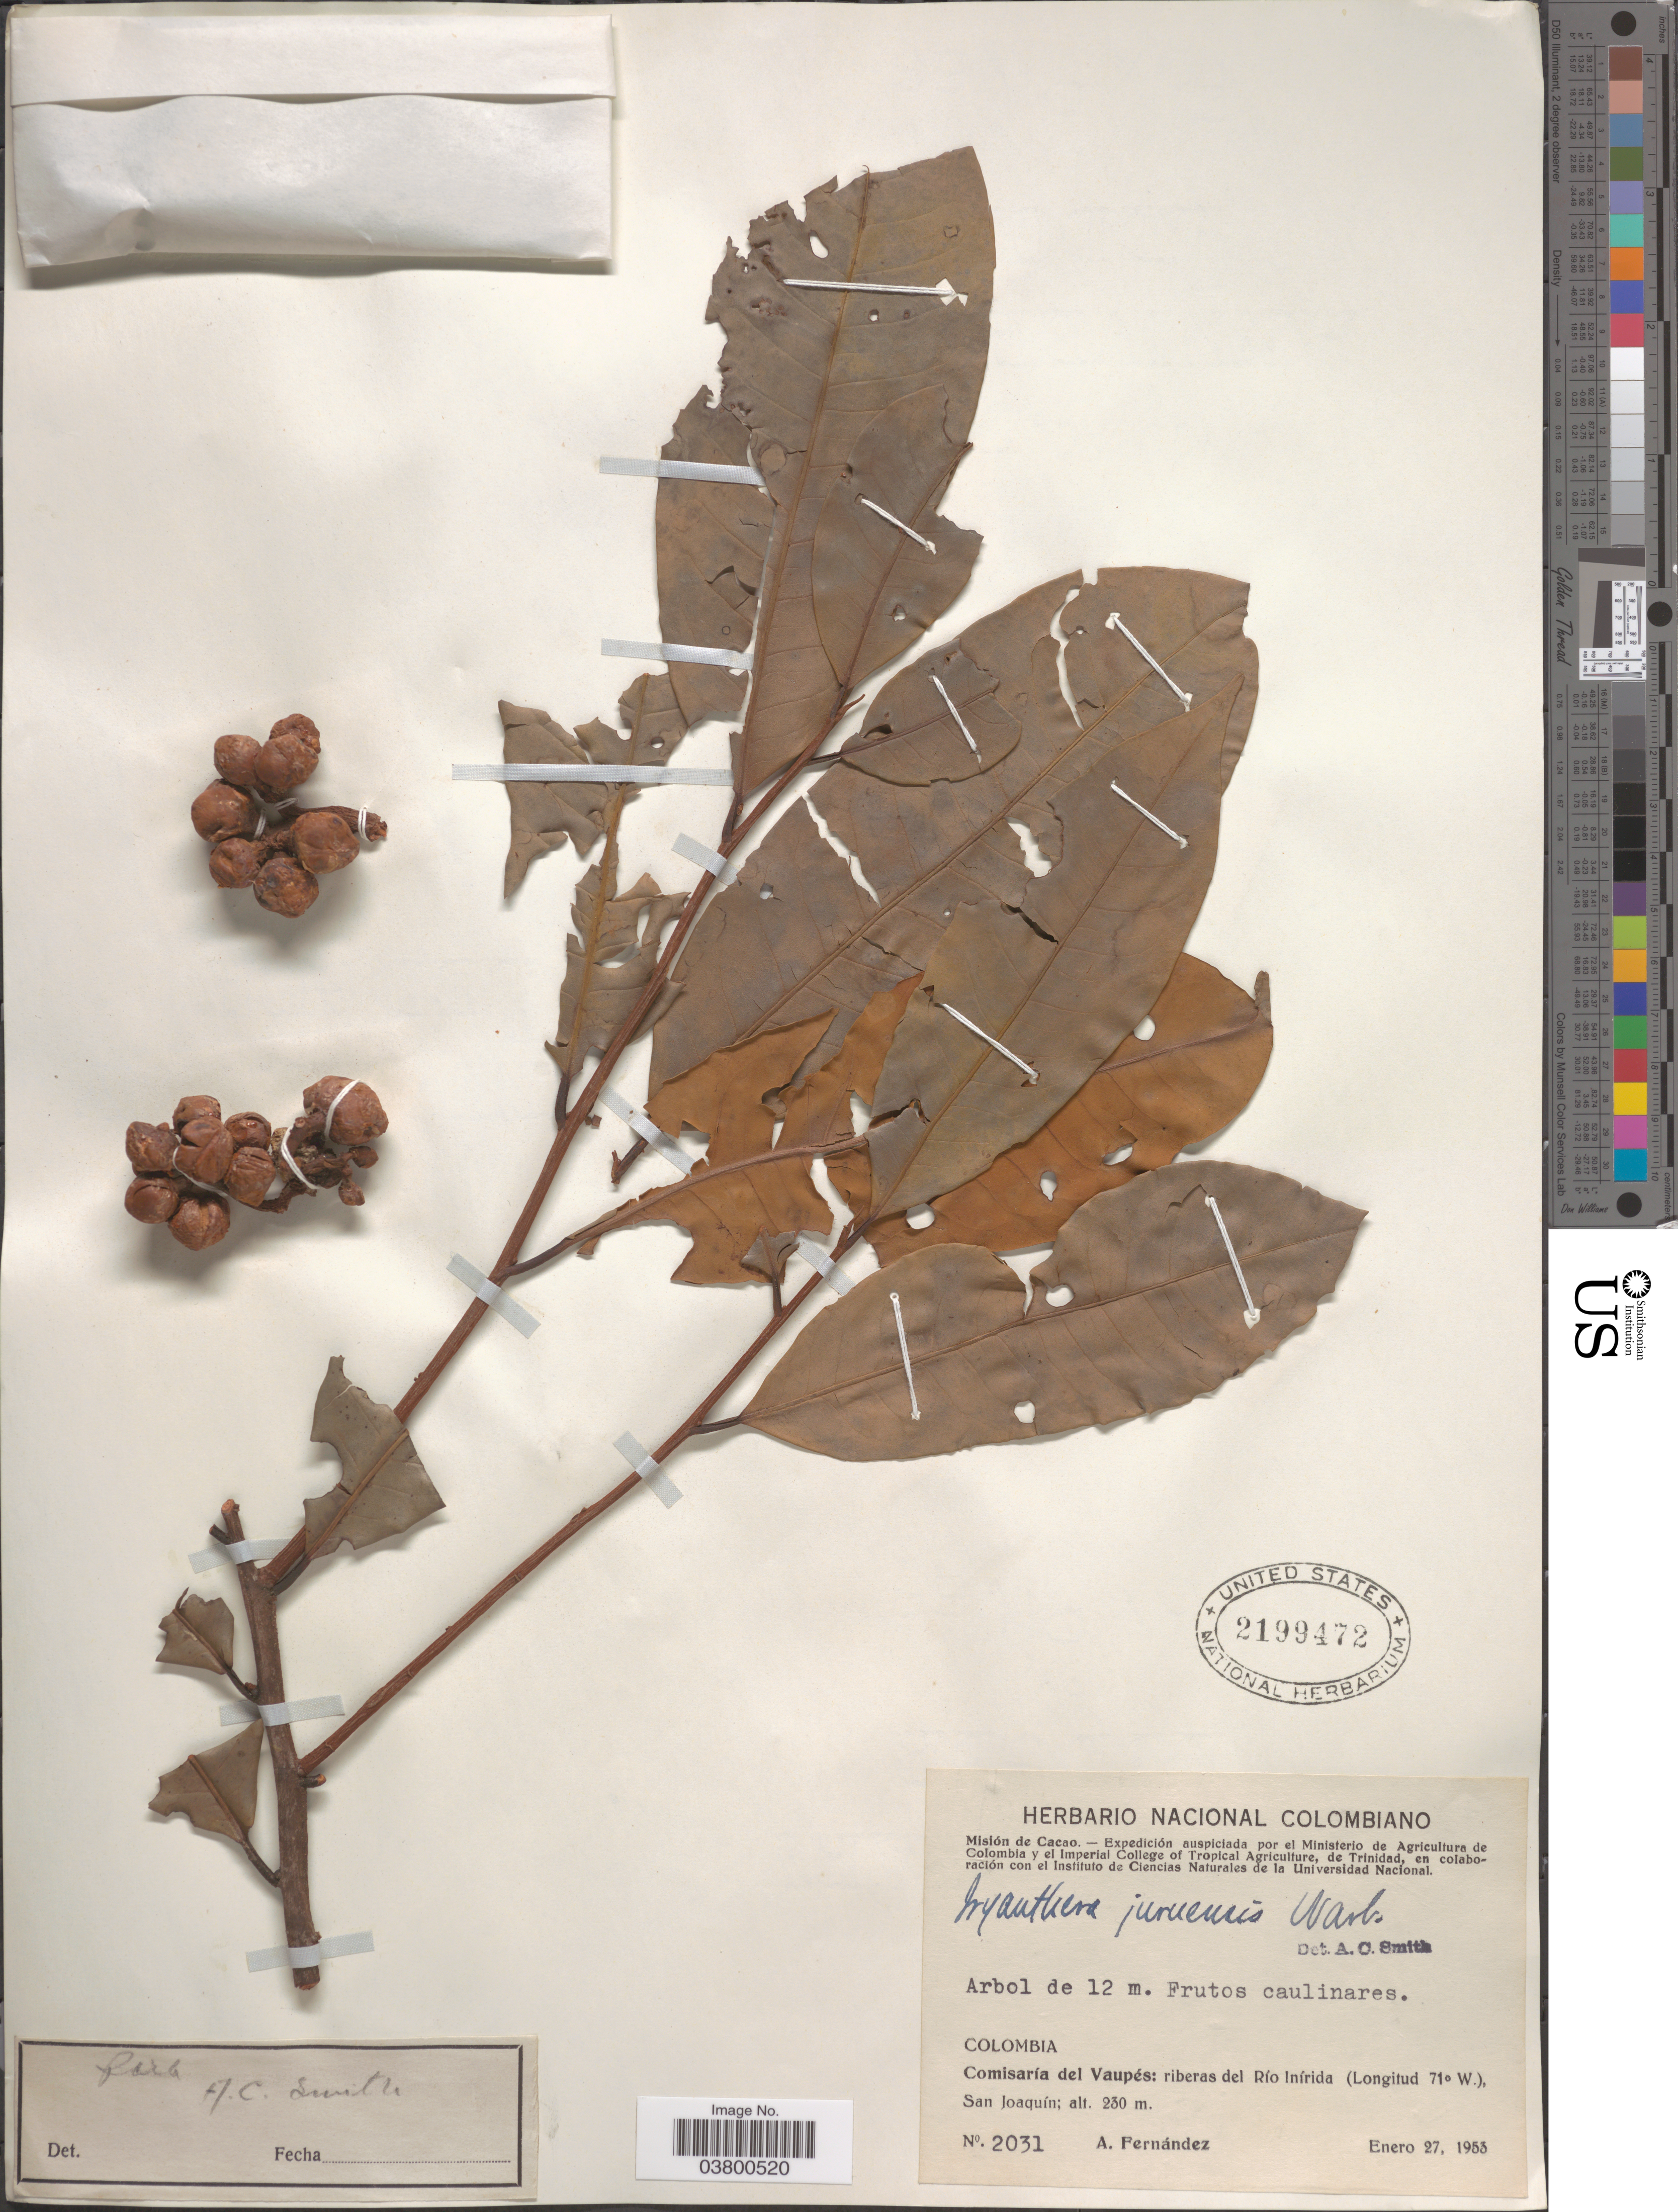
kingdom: Plantae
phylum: Tracheophyta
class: Magnoliopsida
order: Magnoliales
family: Myristicaceae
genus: Iryanthera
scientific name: Iryanthera juruensis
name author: Warb.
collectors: A. Fernández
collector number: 2031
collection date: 1953-01-27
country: Colombia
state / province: Vaupés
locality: Comisaría del Vaupés: riberas del Río Inírida, San Joaquín.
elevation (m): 230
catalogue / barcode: US 2199472